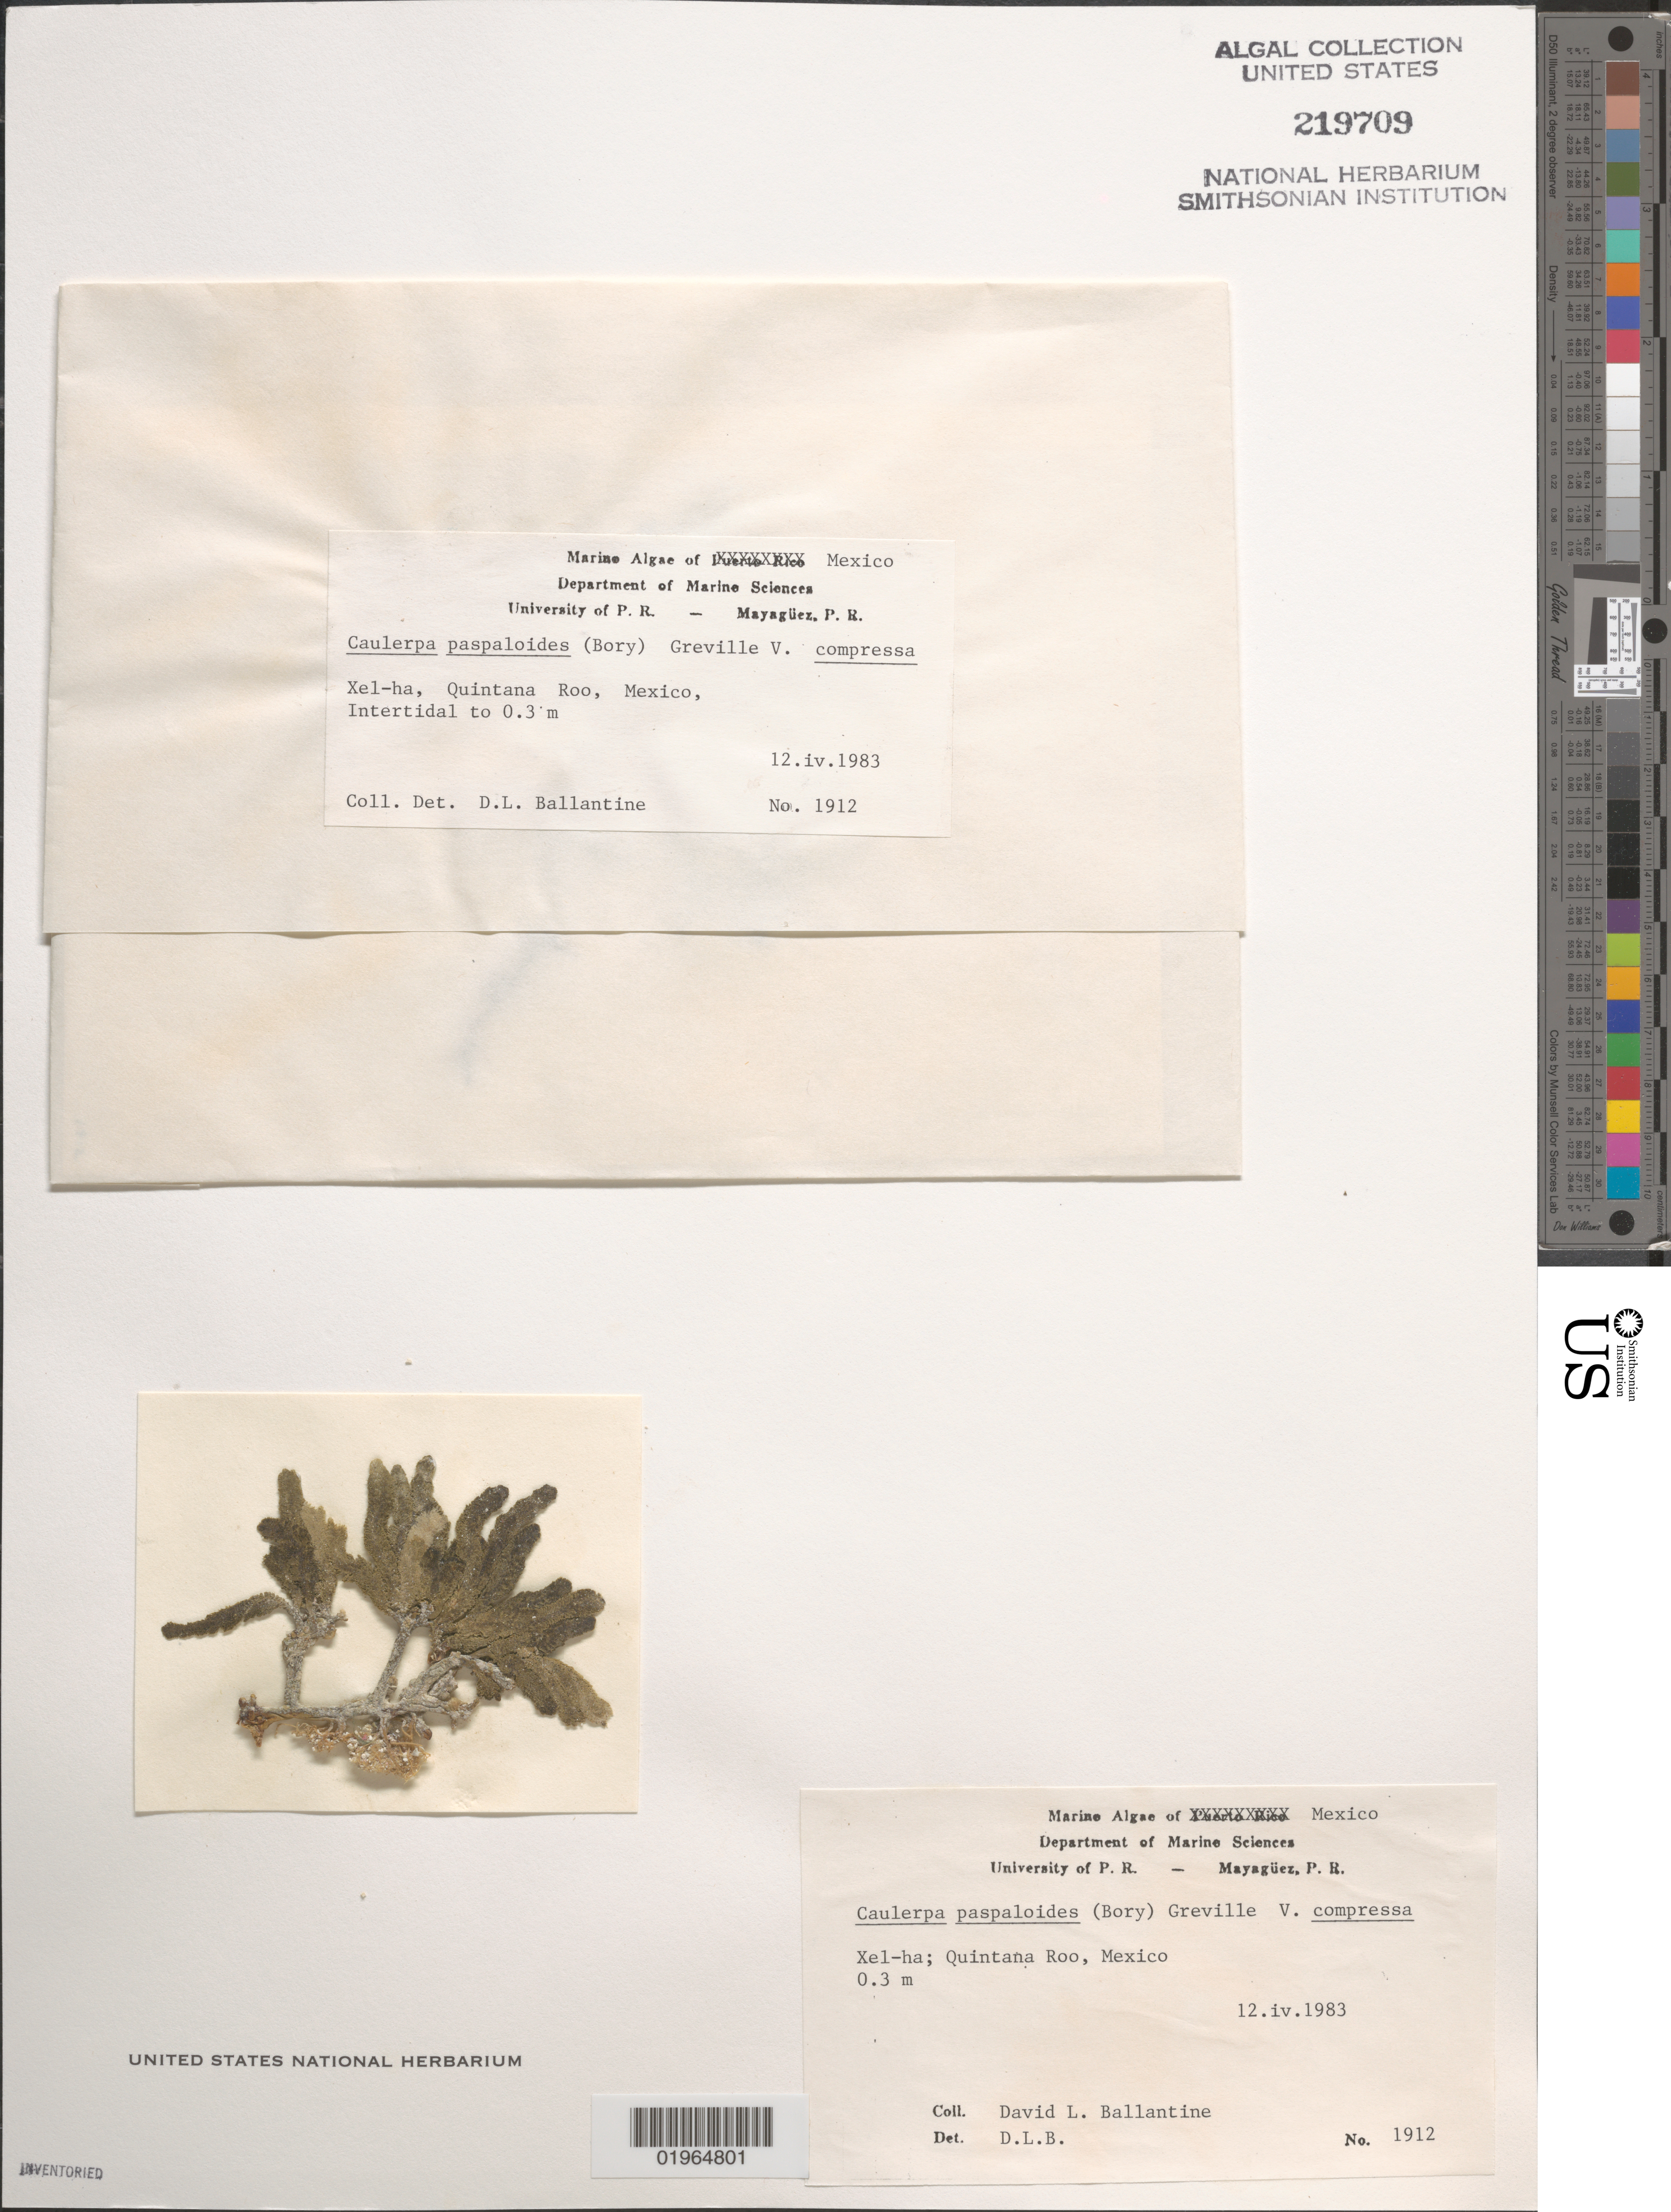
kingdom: Plantae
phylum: Chlorophyta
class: Ulvophyceae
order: Bryopsidales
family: Caulerpaceae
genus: Caulerpa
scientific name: Caulerpa paspaloides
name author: (Bory) Grev.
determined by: Ballantine, D. L.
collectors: D.L. Ballantine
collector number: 1912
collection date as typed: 12 Apr 1983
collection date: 1983-04-12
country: Mexico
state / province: Quintana Roo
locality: Xel-ha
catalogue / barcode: US 219709